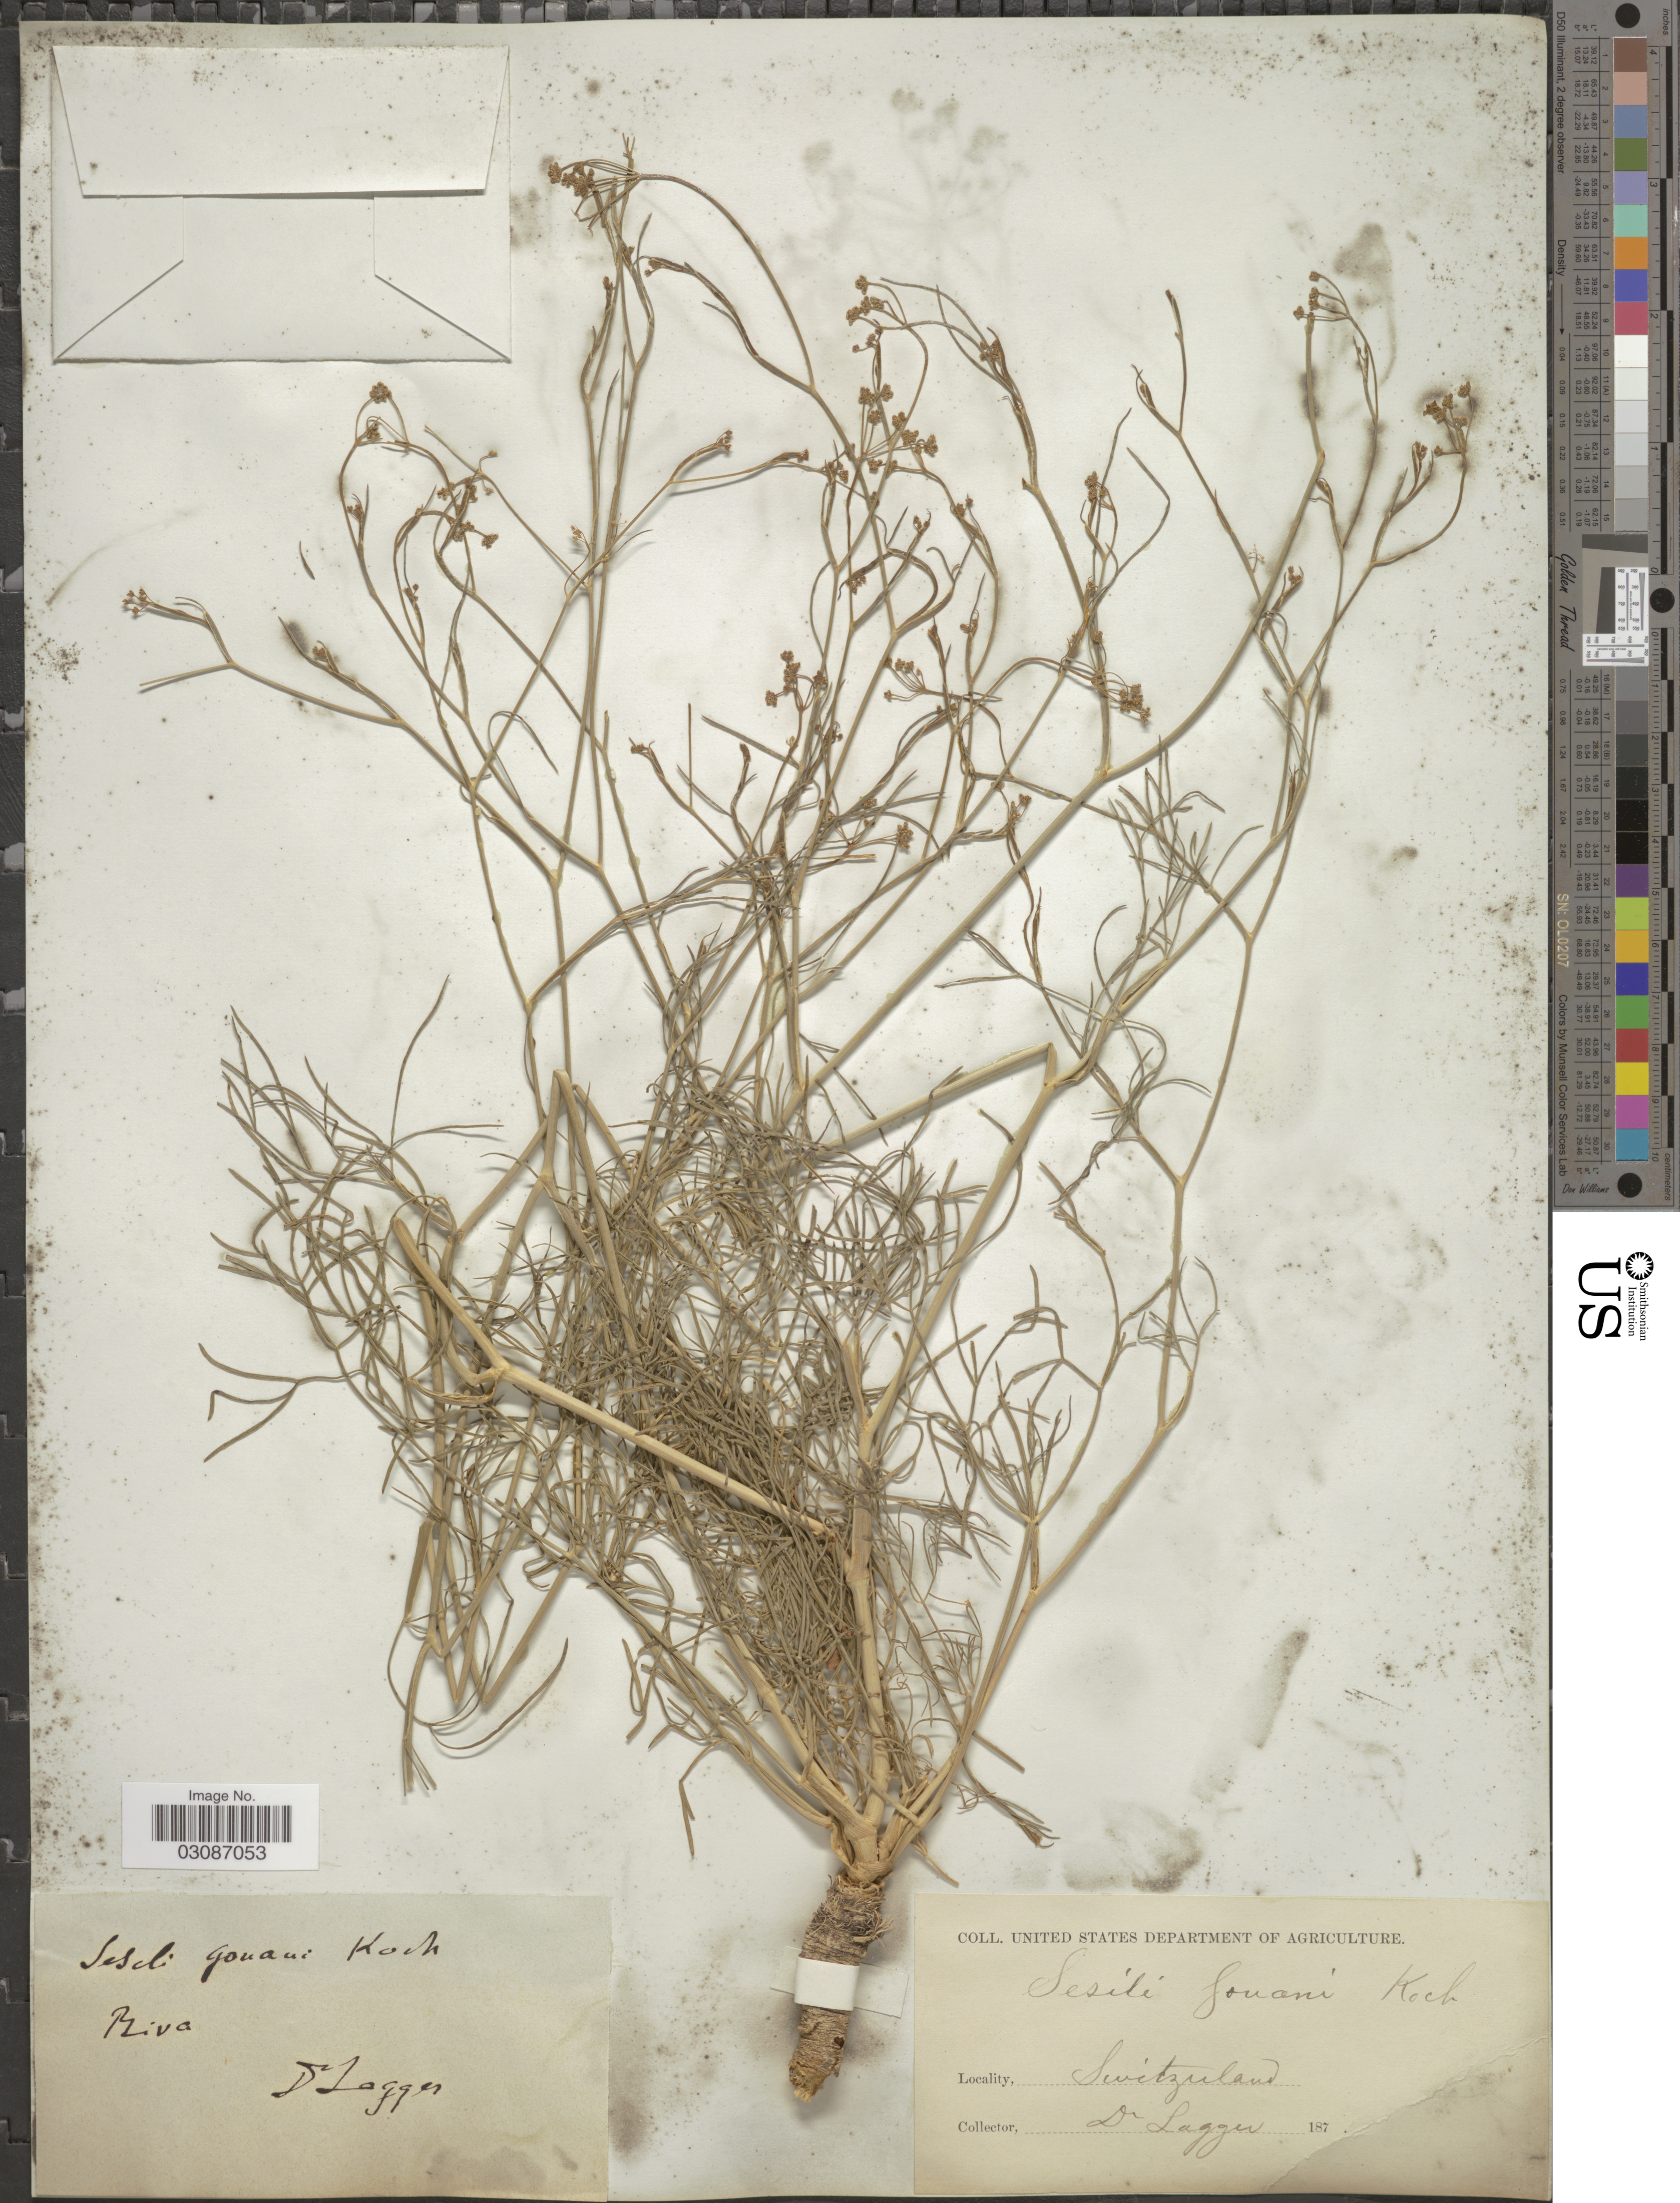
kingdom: Plantae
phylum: Tracheophyta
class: Magnoliopsida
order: Apiales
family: Apiaceae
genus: Seseli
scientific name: Seseli gouanii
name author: W.D.J. Koch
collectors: F. J. Lagger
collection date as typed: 187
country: Switzerland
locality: Riva.